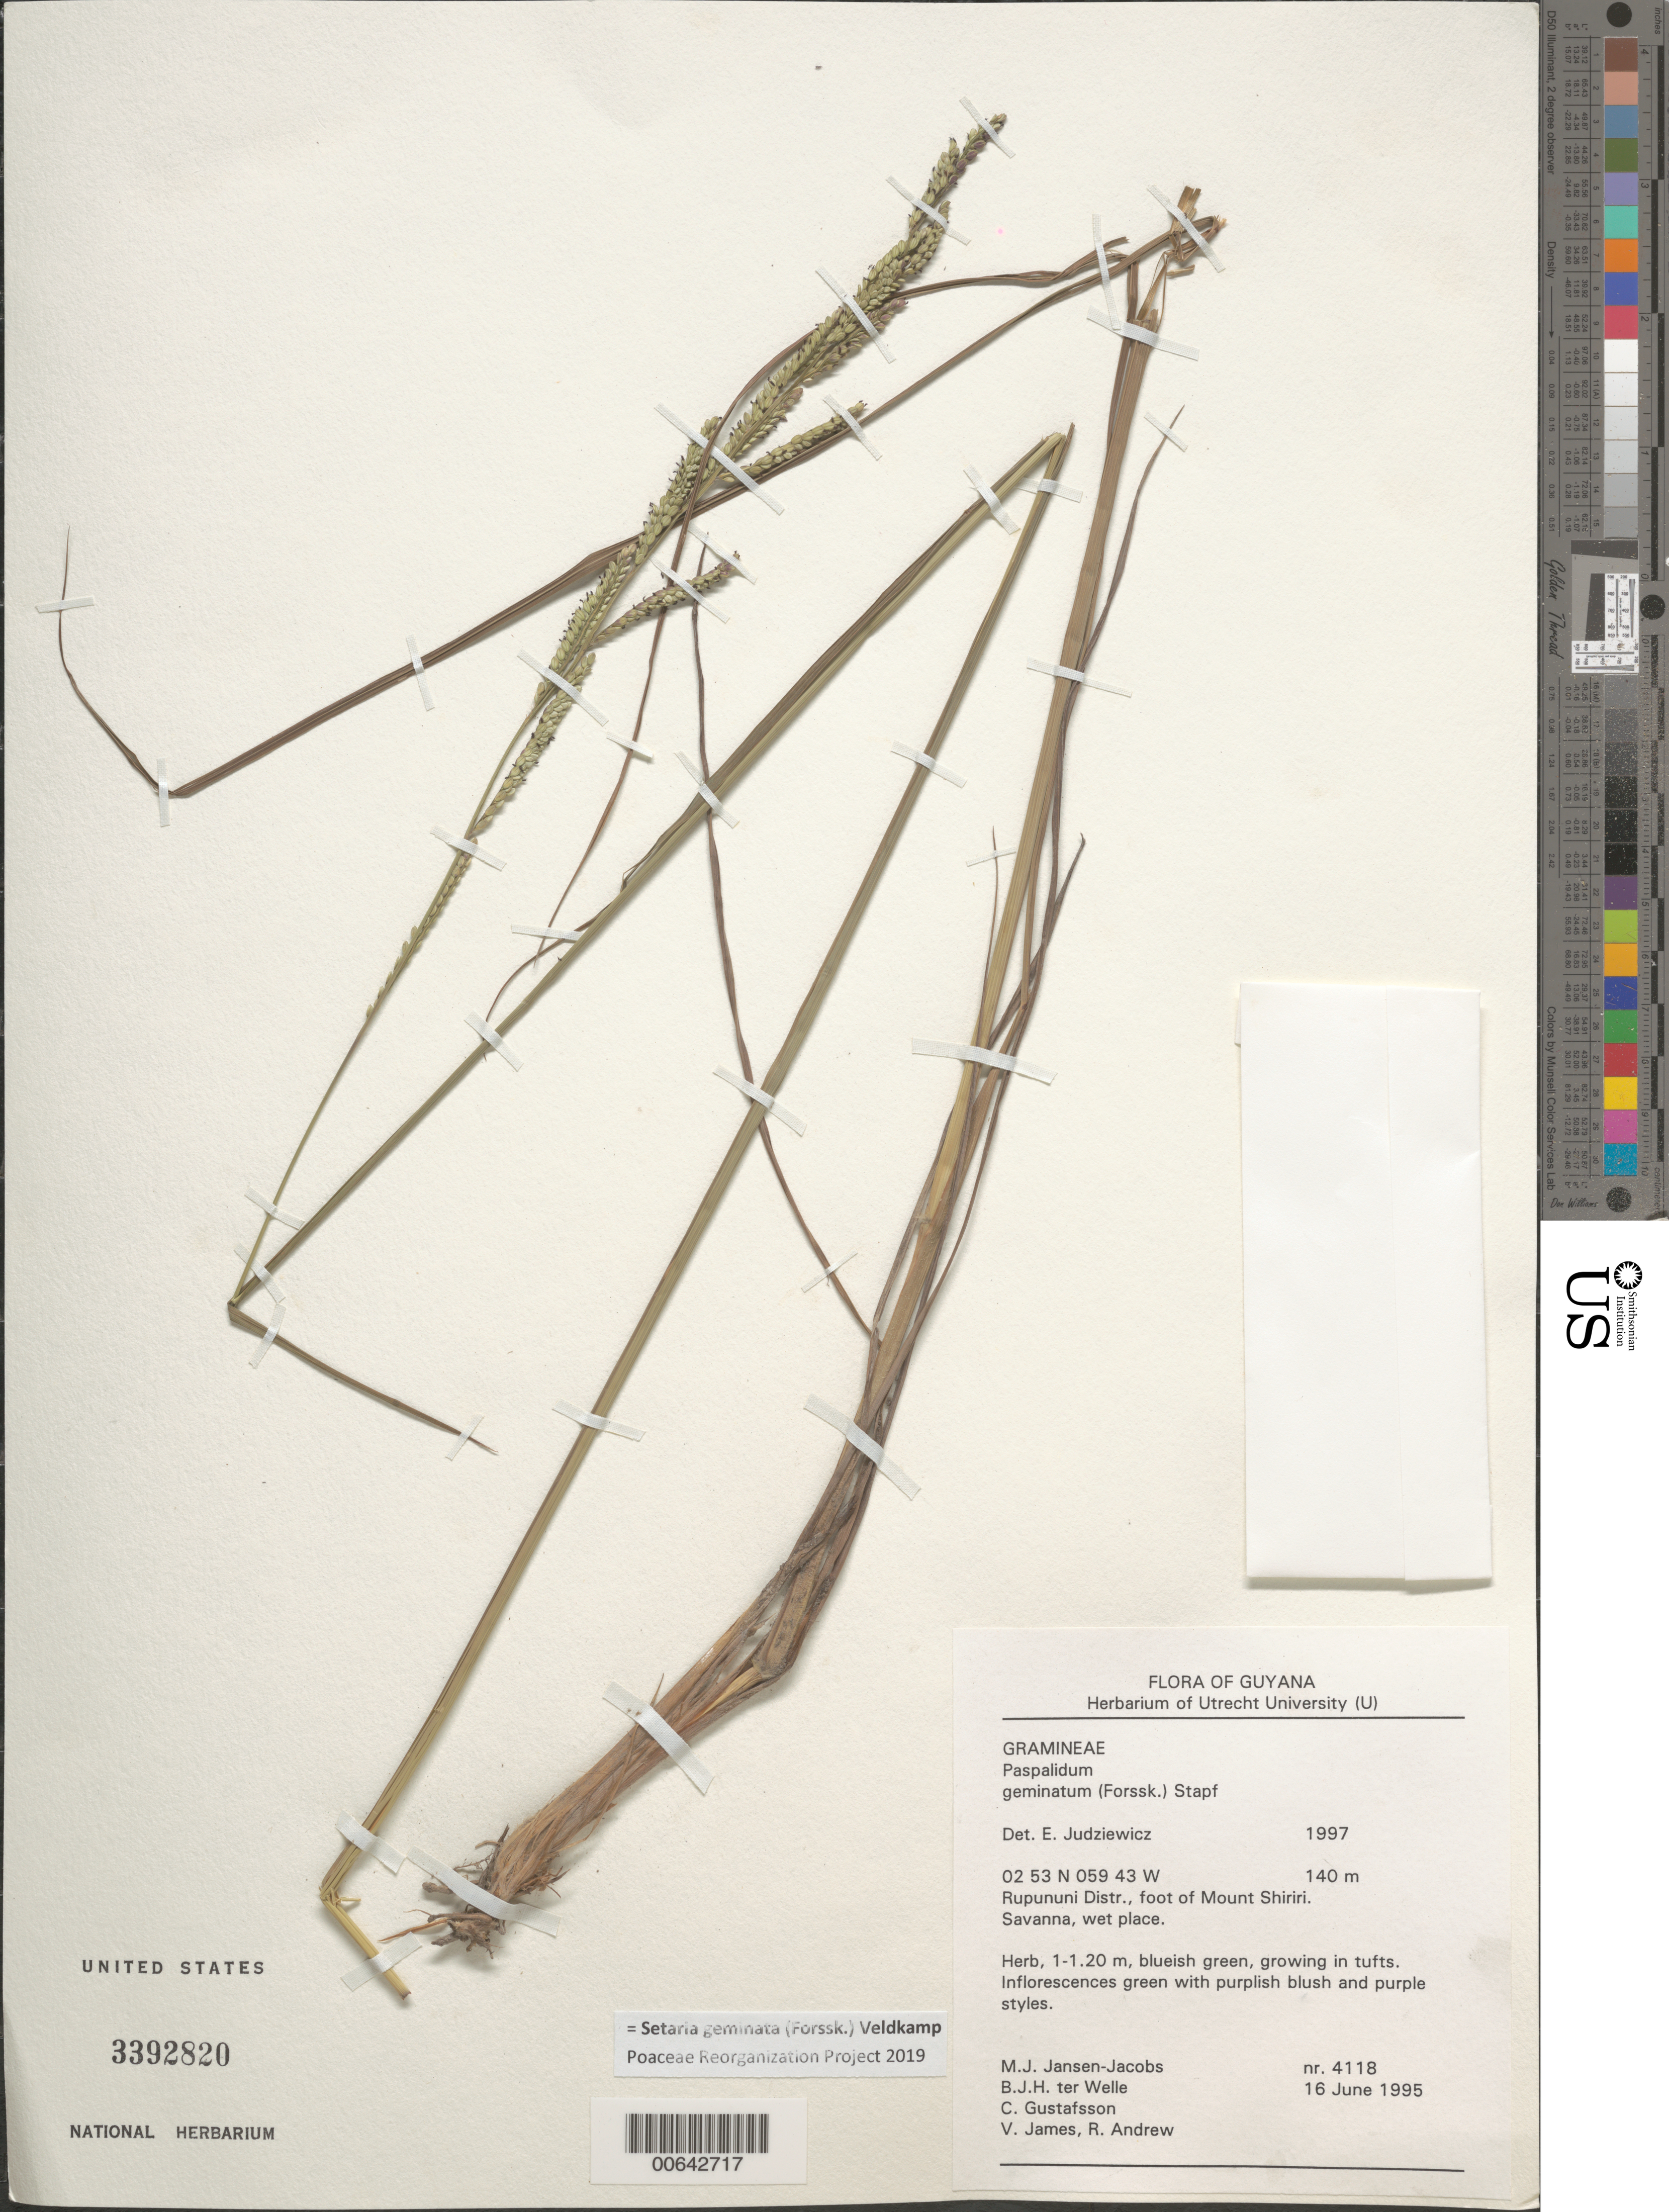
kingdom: Plantae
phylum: Tracheophyta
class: Liliopsida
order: Poales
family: Poaceae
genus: Setaria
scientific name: Setaria geminata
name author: (Forssk.) Veldkamp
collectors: M. J. Jansen-Jacobs, B. Welle, C. Gustafsson, V. James & R. Andrew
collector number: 4118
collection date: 1995-06-16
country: Guyana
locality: Rupununi Distr., foot of Mount Shiriri.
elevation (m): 140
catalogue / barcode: US 3392820